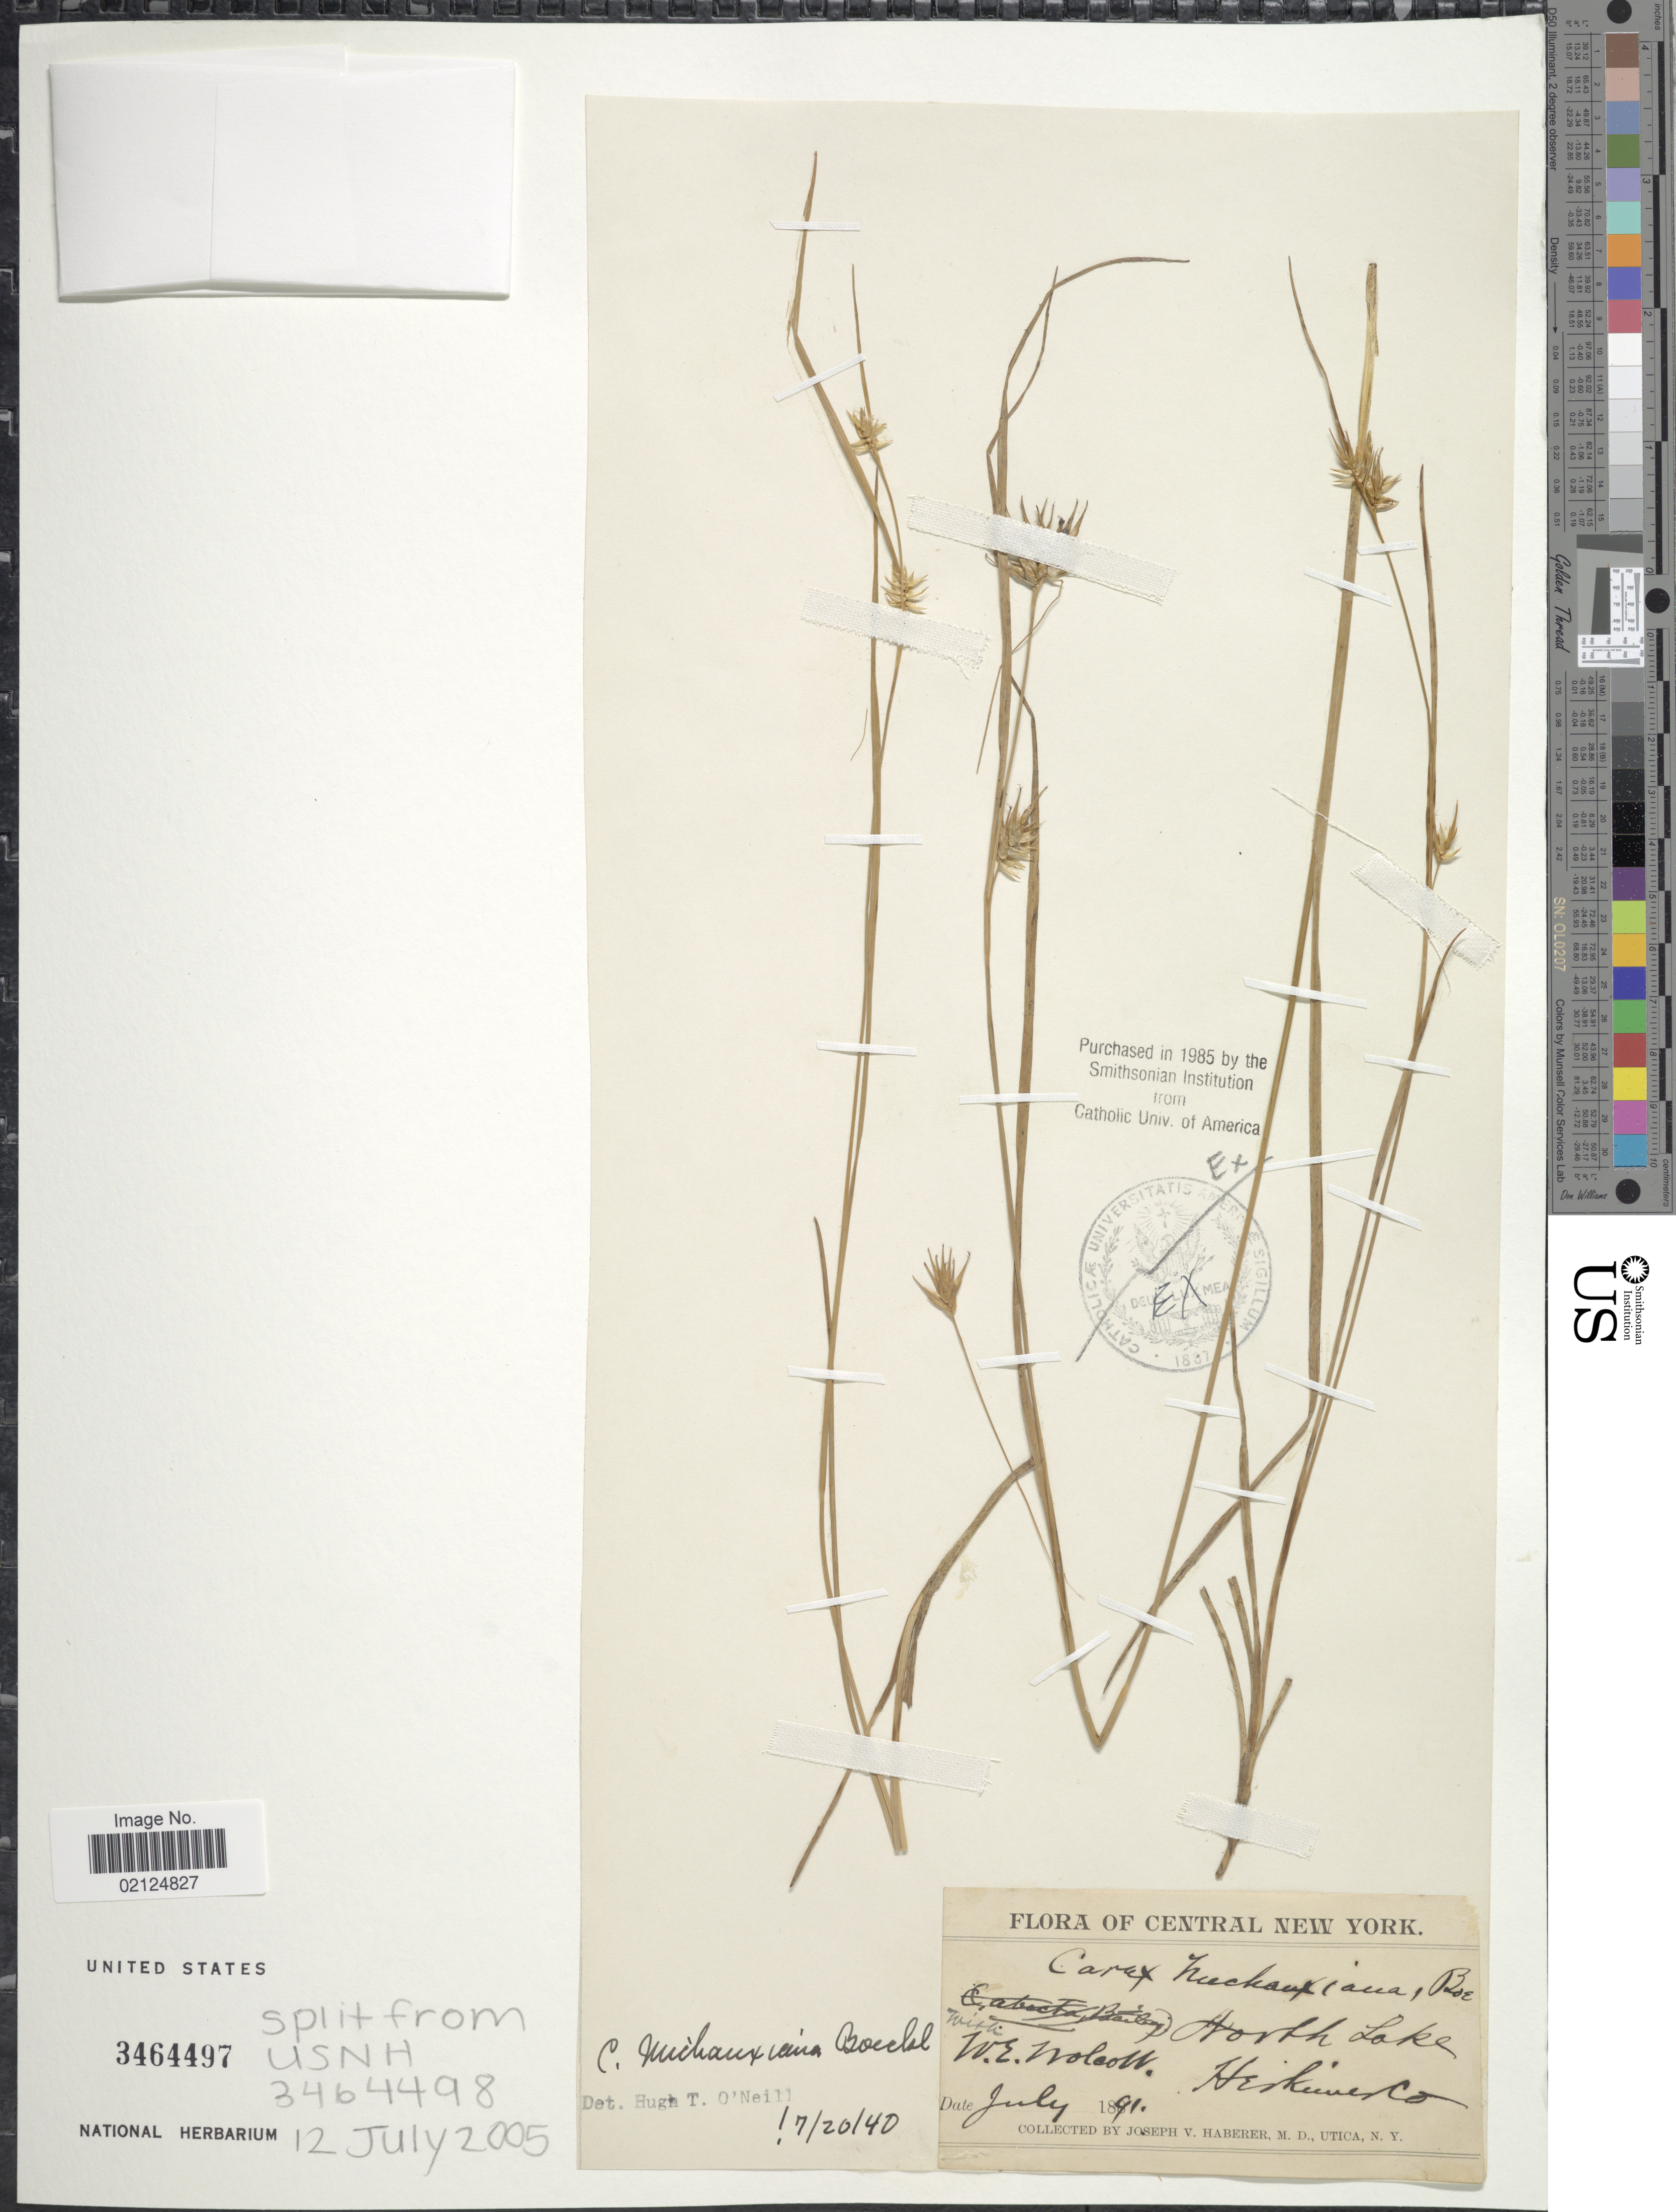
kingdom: Plantae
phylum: Tracheophyta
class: Liliopsida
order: Poales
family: Cyperaceae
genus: Carex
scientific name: Carex michauxiana subsp. michauxiana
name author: Boeckeler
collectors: J. V. Haberer & W. Wolcott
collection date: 1891-07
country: United States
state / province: New York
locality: Central new York, North Lake, Herkimer Co.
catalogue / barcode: US 3464497